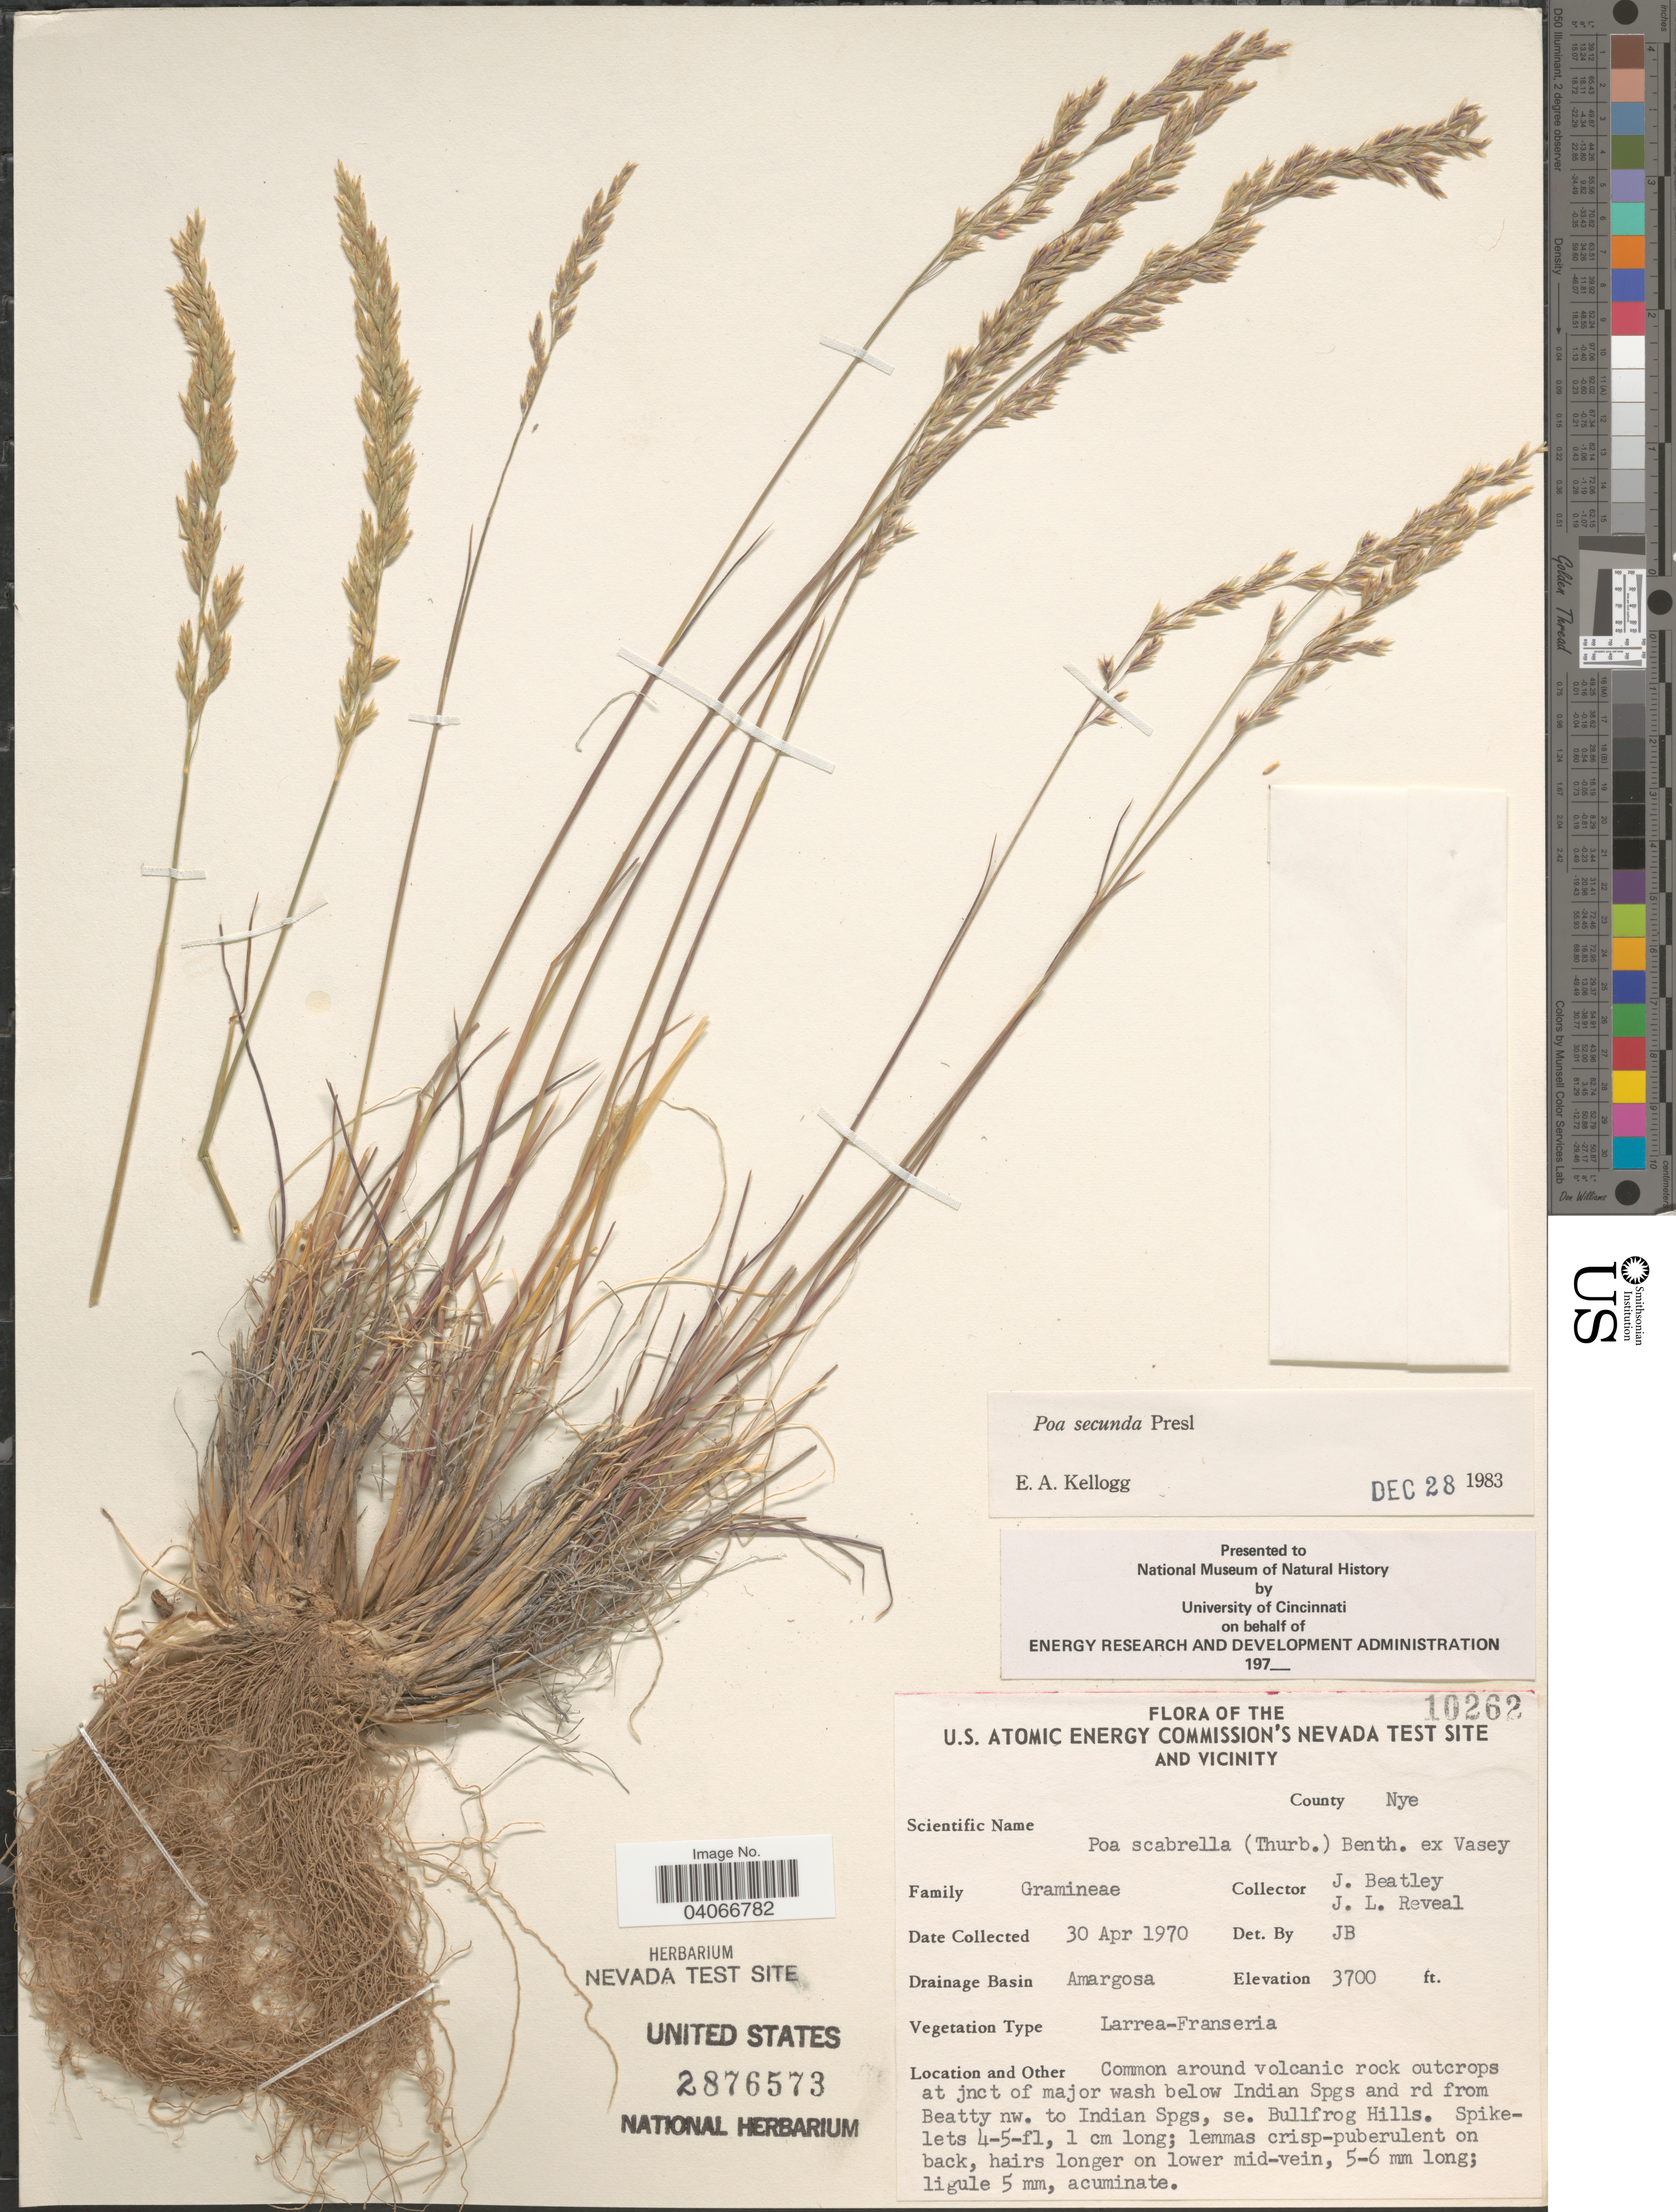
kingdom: Plantae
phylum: Tracheophyta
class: Liliopsida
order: Poales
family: Poaceae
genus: Poa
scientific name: Poa secunda subsp. secunda var. scabrella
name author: (Thurb.) Soreng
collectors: J. C. Beatley & J. L. Reveal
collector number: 10262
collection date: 1970-04-30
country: United States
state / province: Nevada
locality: The U.S. Atomic Energy Commission's Nevada Test Site And Vicinity. County Nye. Drainage Basin Amargosa. Common around volcanic rock outcrops at jnct of major wash below Indian Spgs and rd from Beatty nw. to Indian Spgs, se. Bullfrog Hills.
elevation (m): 1128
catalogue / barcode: US 2876573